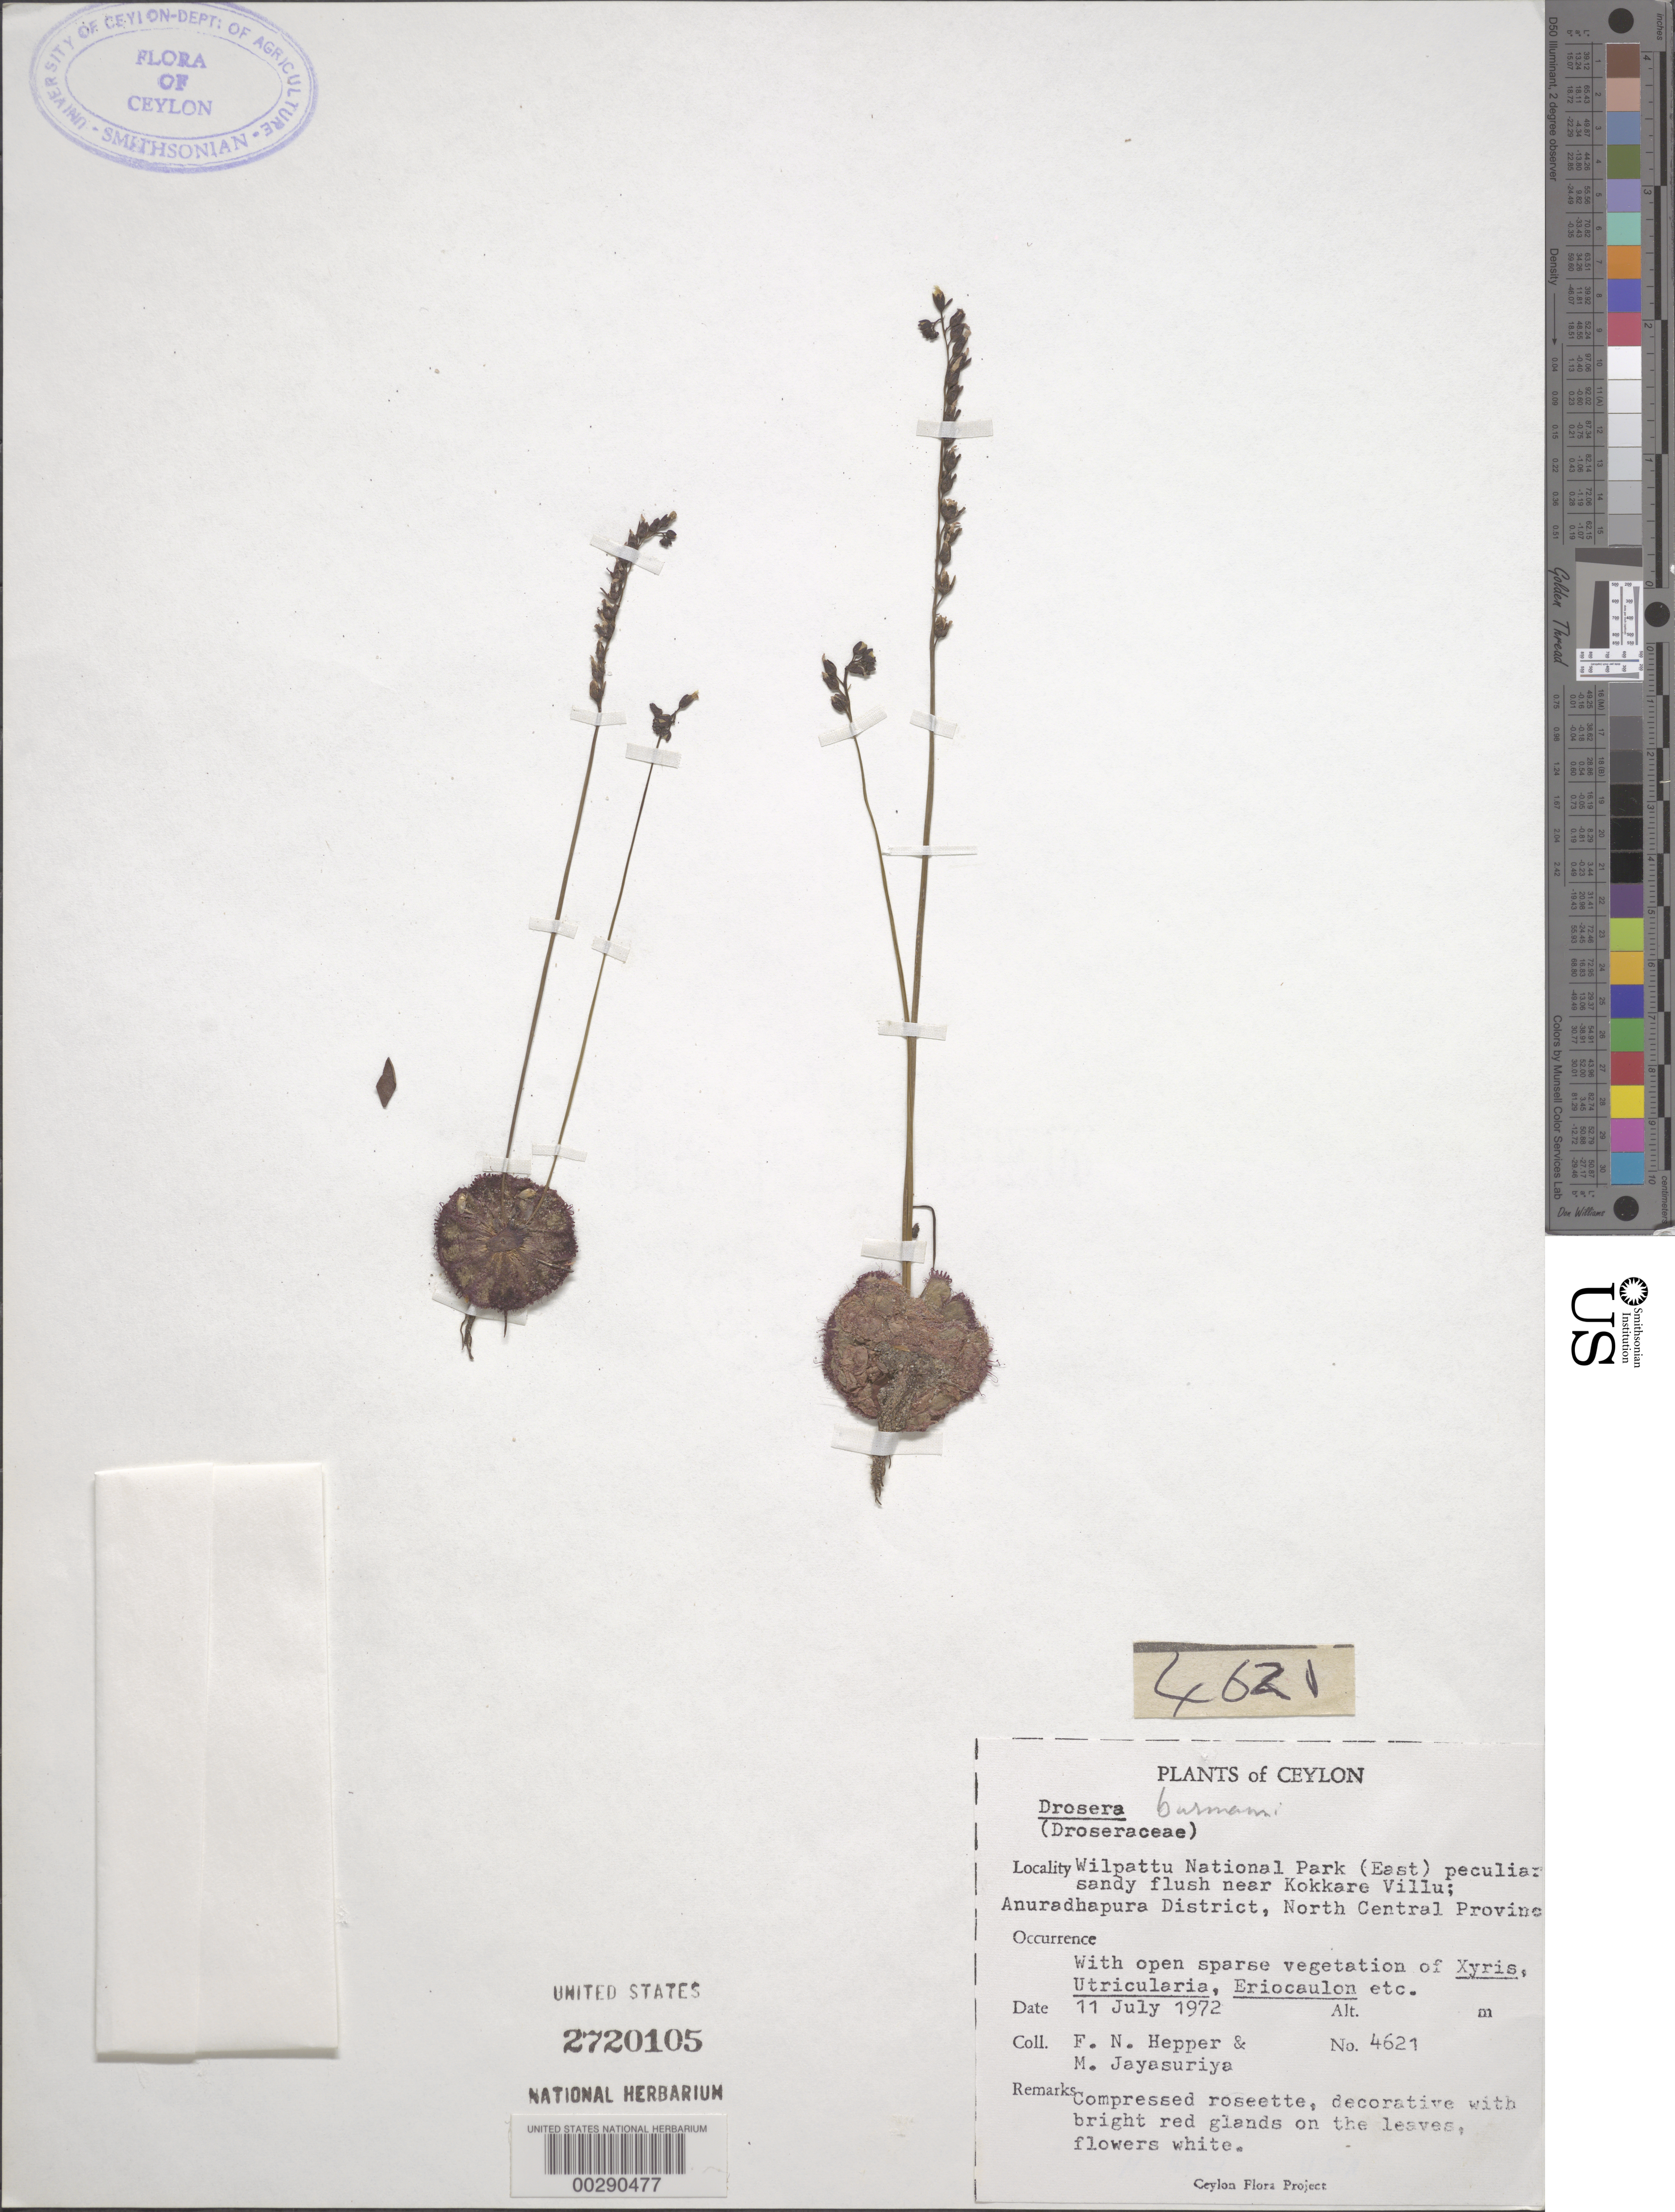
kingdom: Plantae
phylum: Tracheophyta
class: Magnoliopsida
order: Caryophyllales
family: Droseraceae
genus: Drosera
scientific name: Drosera sp.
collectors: F. Hepper & A. H. Jayasuriya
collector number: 4621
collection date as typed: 11 Jul 1972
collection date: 1972-07-11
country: Sri Lanka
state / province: North Central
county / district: Anuradhapura Dist.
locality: Wilpattu nat'l park, near kokkare villu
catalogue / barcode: US 2720105